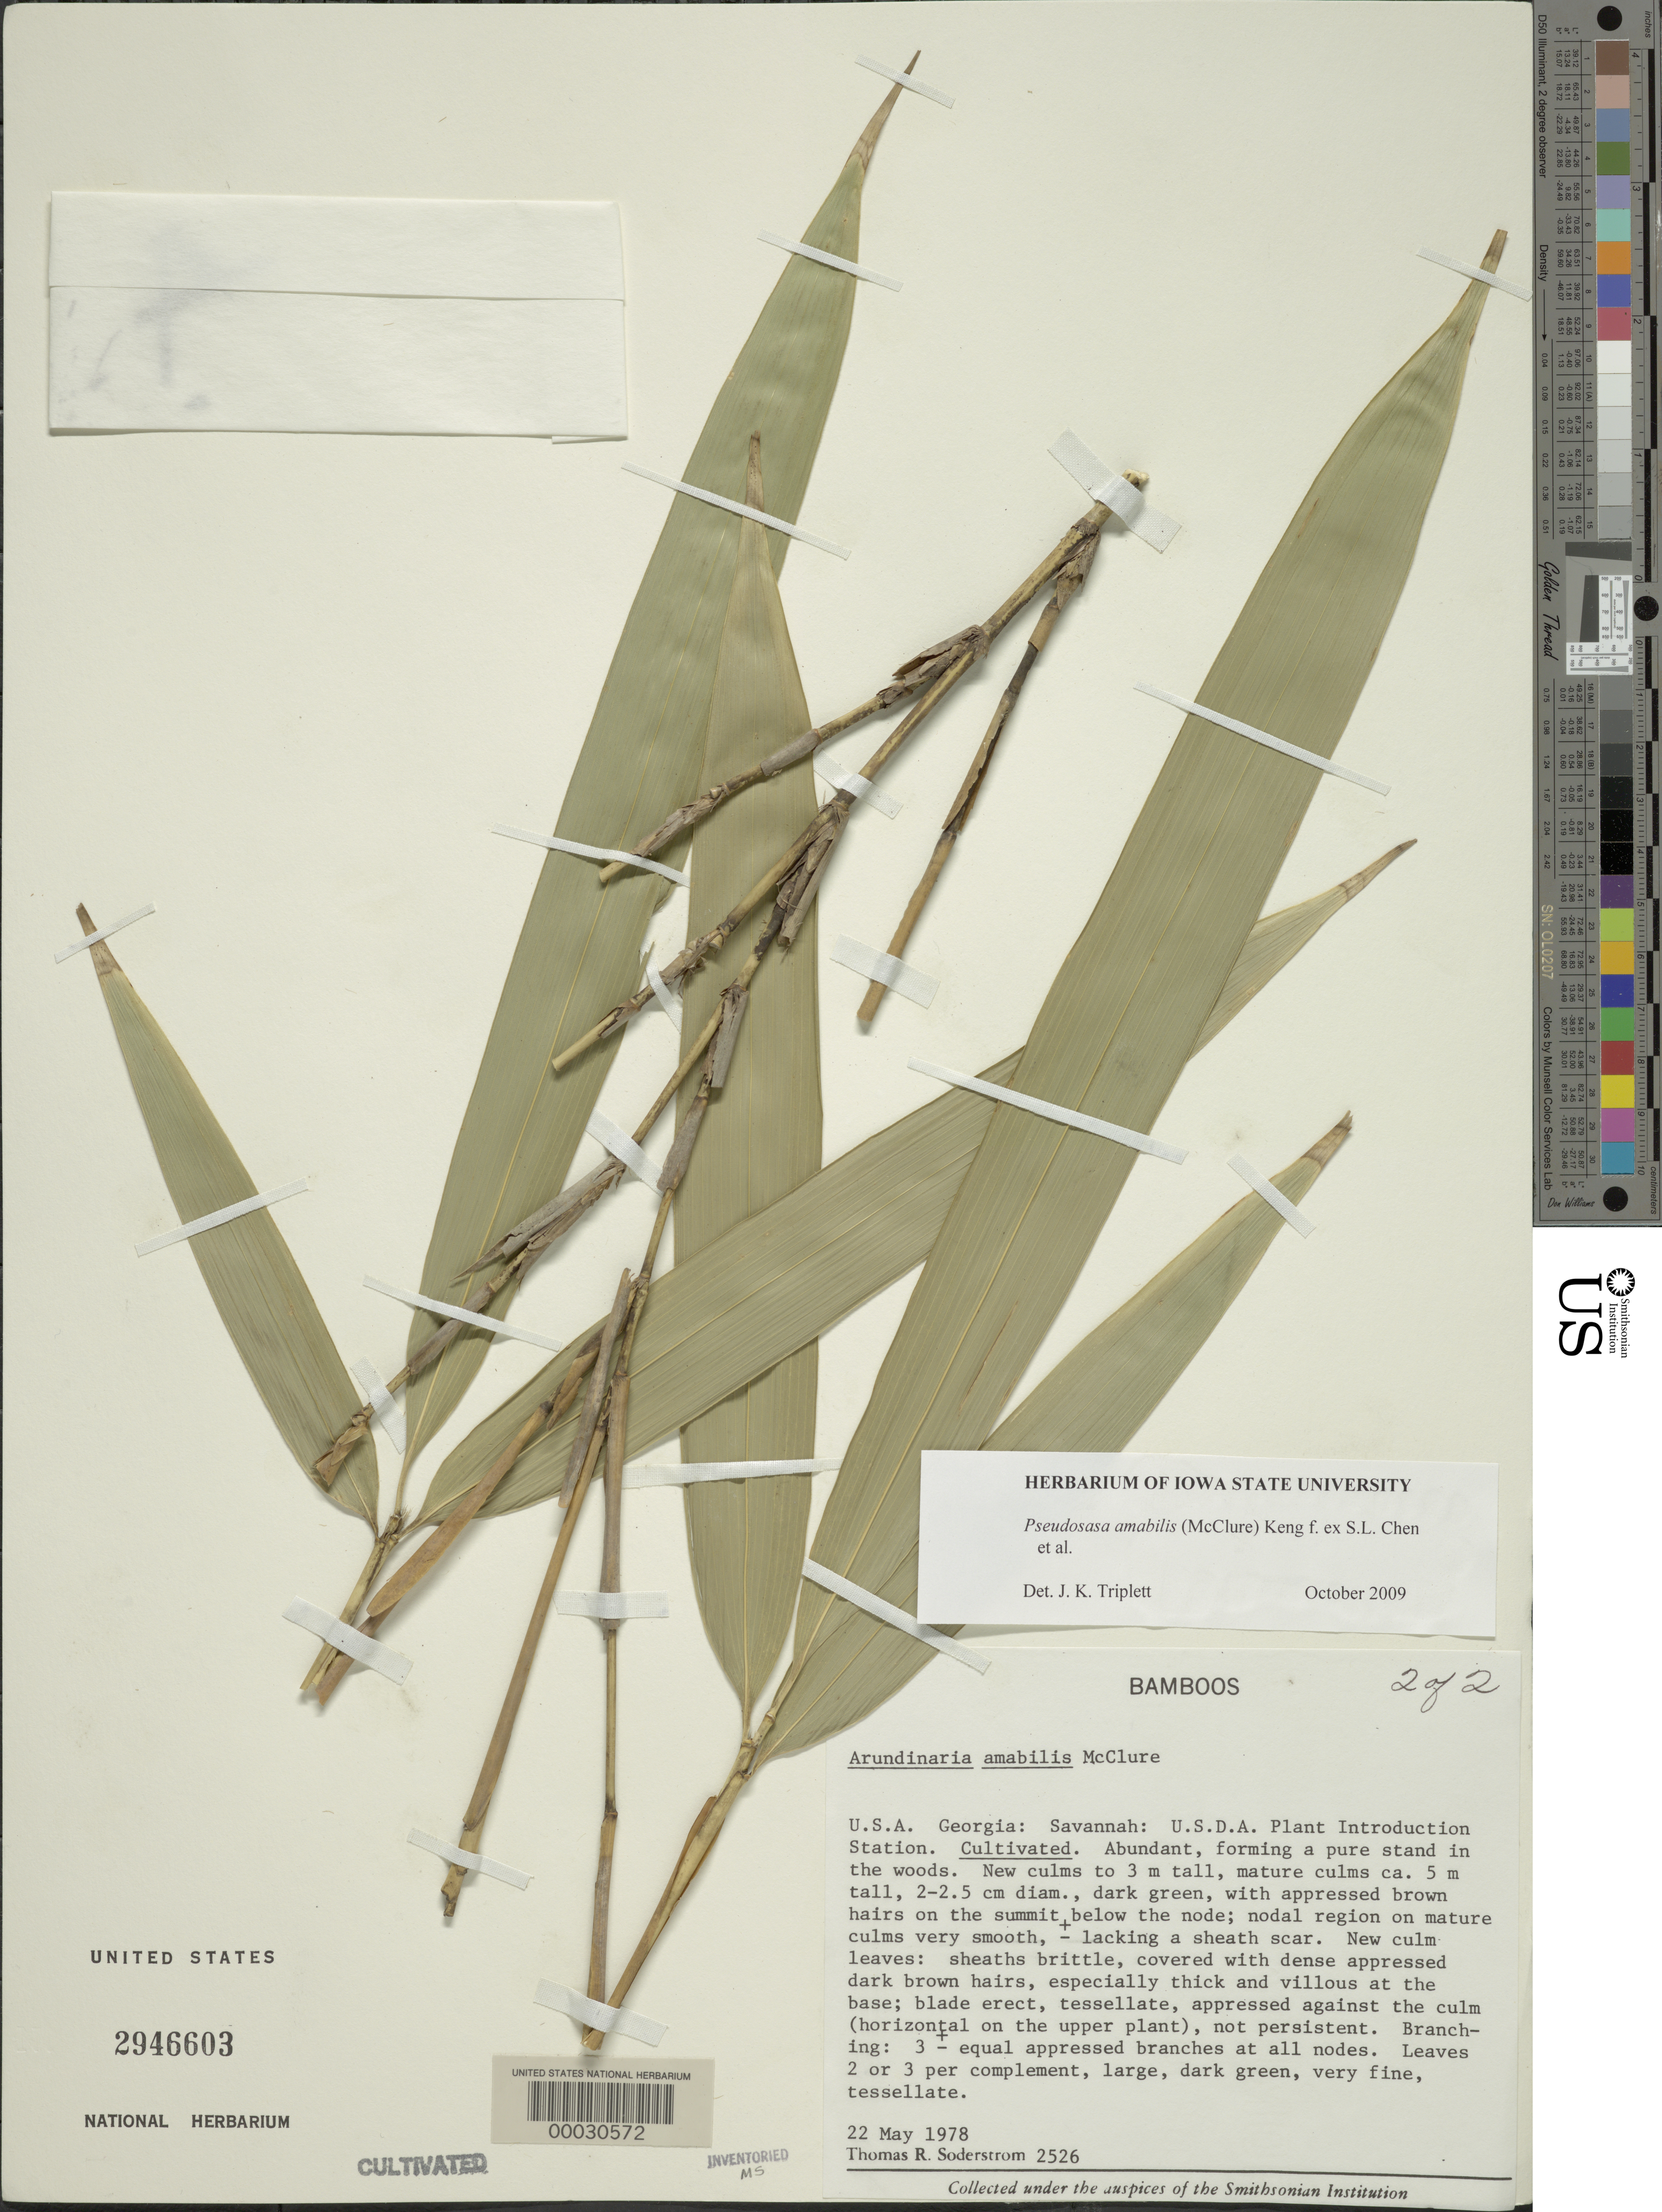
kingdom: Plantae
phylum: Tracheophyta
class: Liliopsida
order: Poales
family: Poaceae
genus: Pseudosasa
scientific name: Pseudosasa amabilis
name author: (McClure) Keng f.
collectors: T. R. Soderstrom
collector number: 2526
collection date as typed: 22 May 1978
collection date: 1978-05-22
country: United States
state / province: Georgia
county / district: Chatham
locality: Savannah, U.S.D.A. Plant Introduction Station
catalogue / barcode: US 2946603